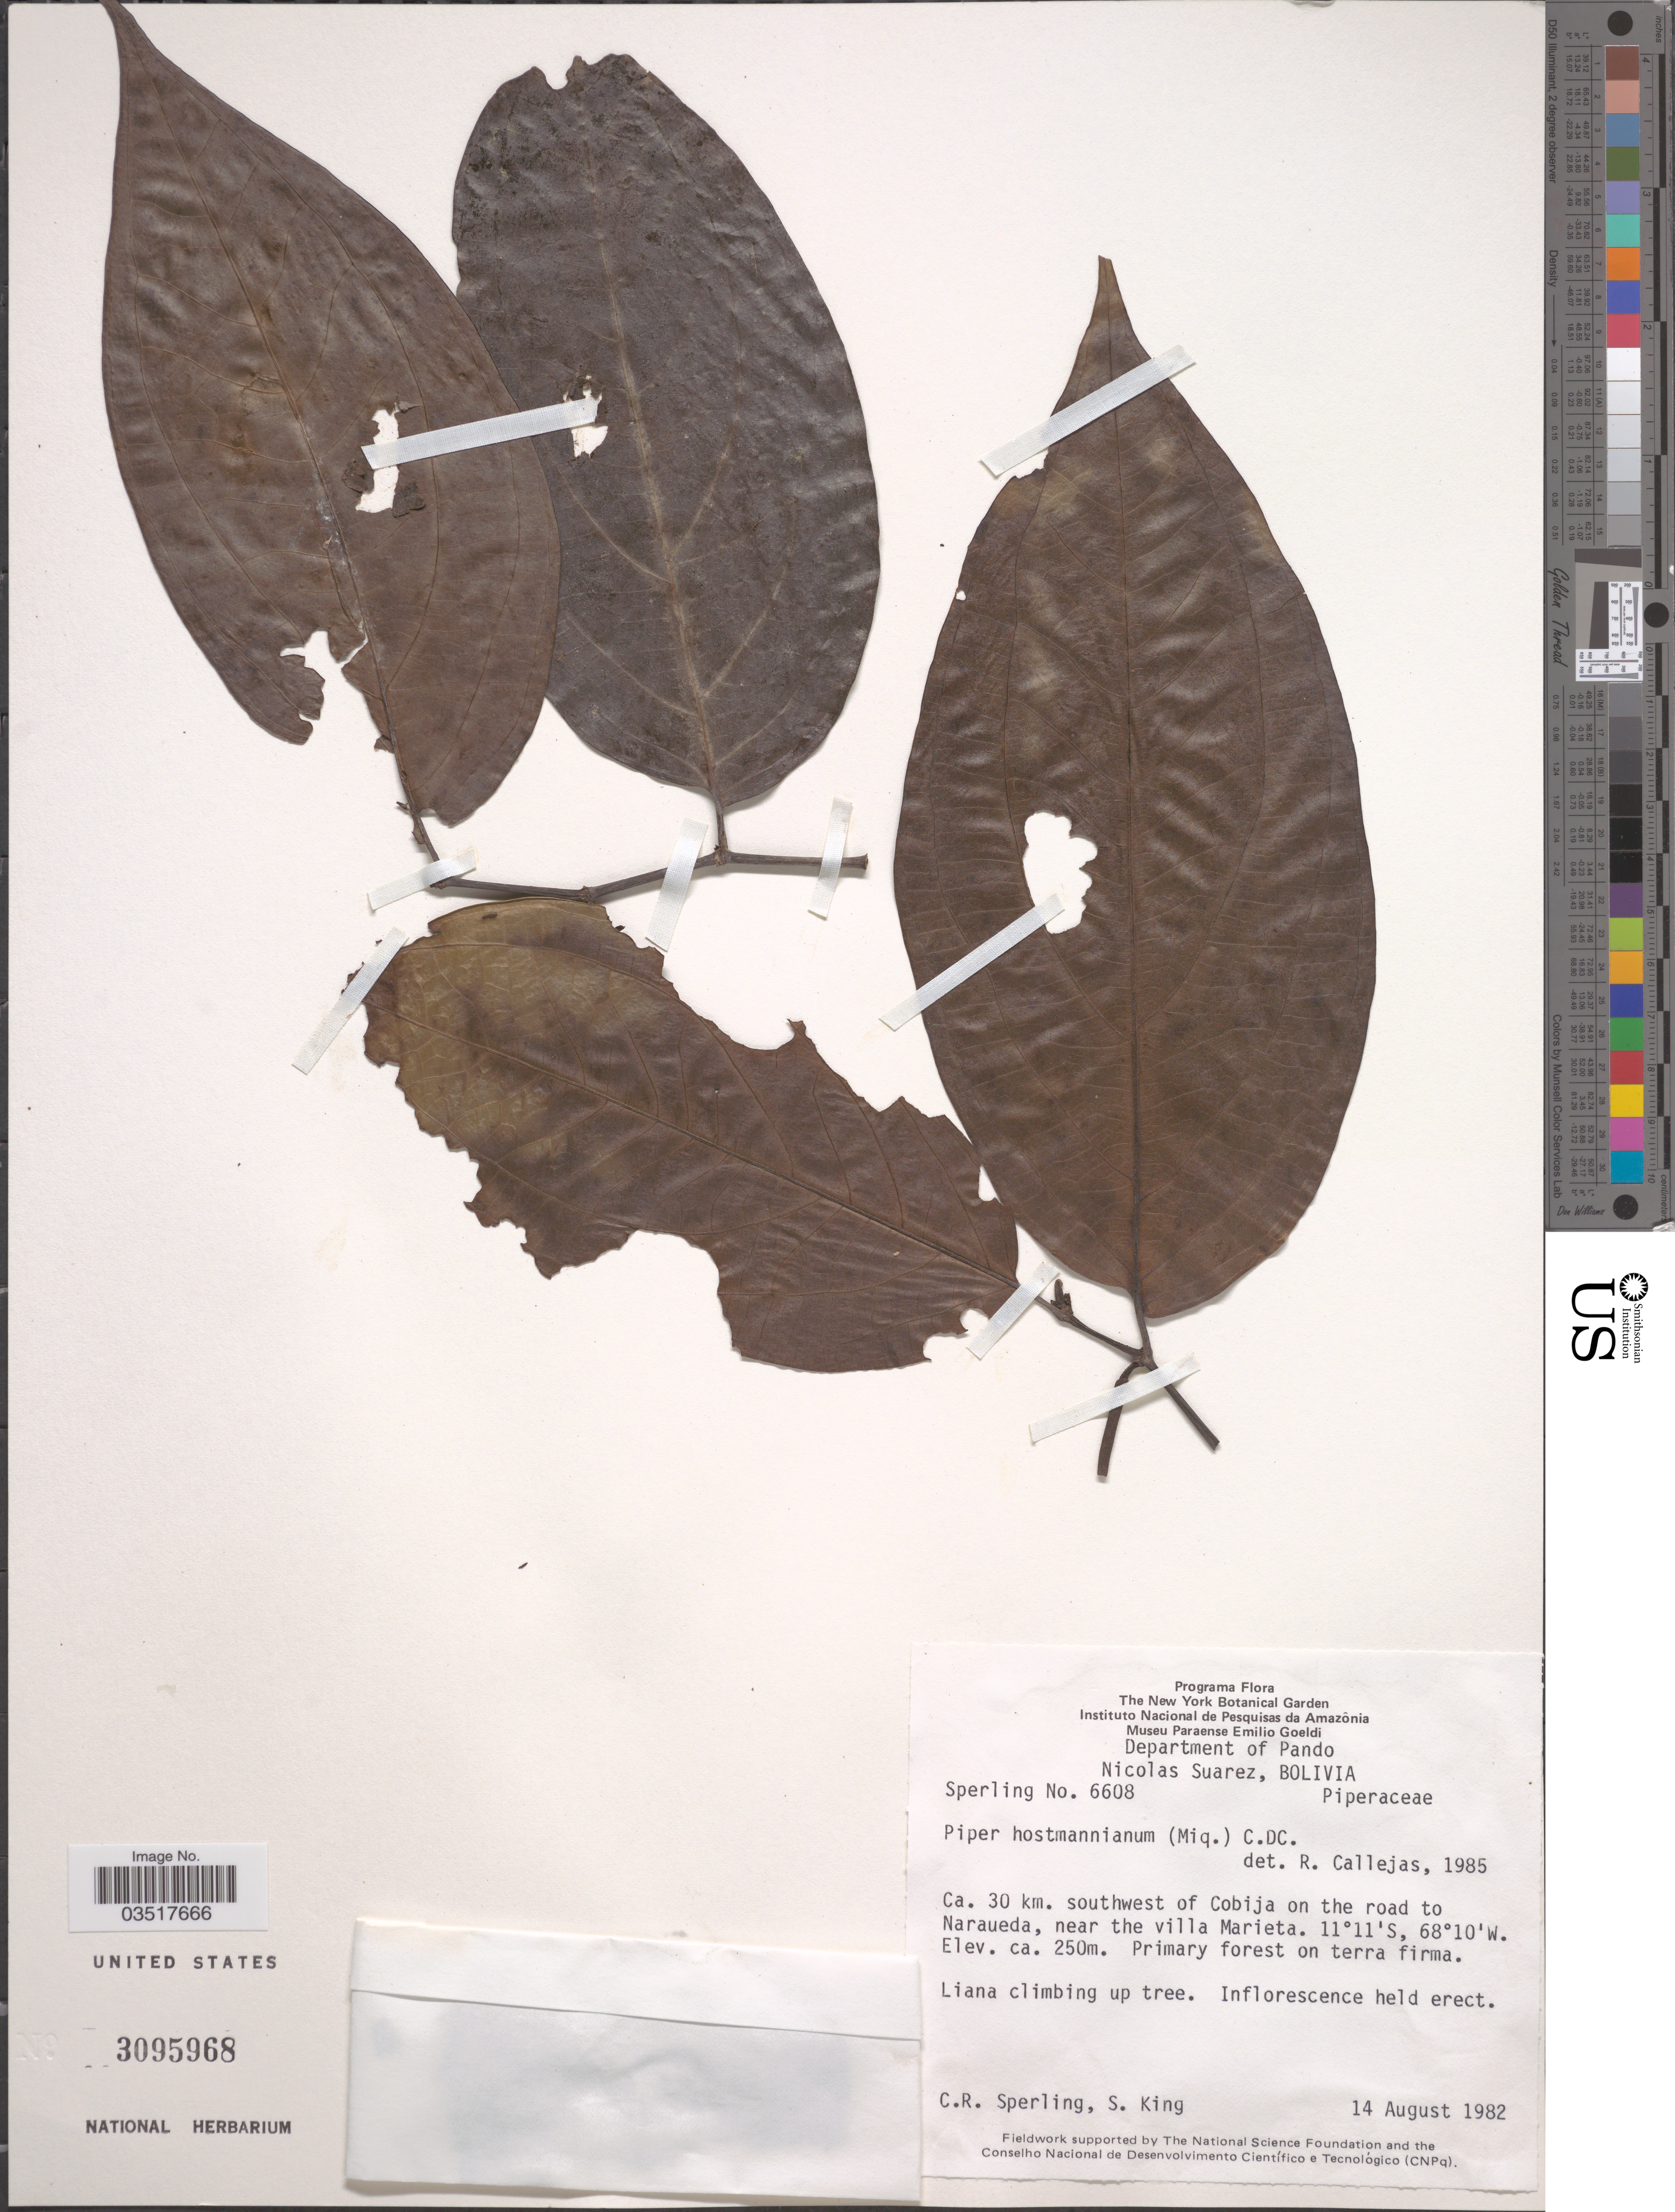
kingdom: Plantae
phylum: Tracheophyta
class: Magnoliopsida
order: Piperales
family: Piperaceae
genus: Piper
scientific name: Piper hostmannianum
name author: (Miq.) C. DC.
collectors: C. R. Sperling & S. King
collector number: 6608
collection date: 1982-08-14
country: Bolivia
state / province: Pando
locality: Department of Pando. Nicolas Suarez. Ca. 30 km. southwest of Cobija on the road to Naraueda, near the villa Marieta.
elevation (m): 250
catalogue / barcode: US 3095968